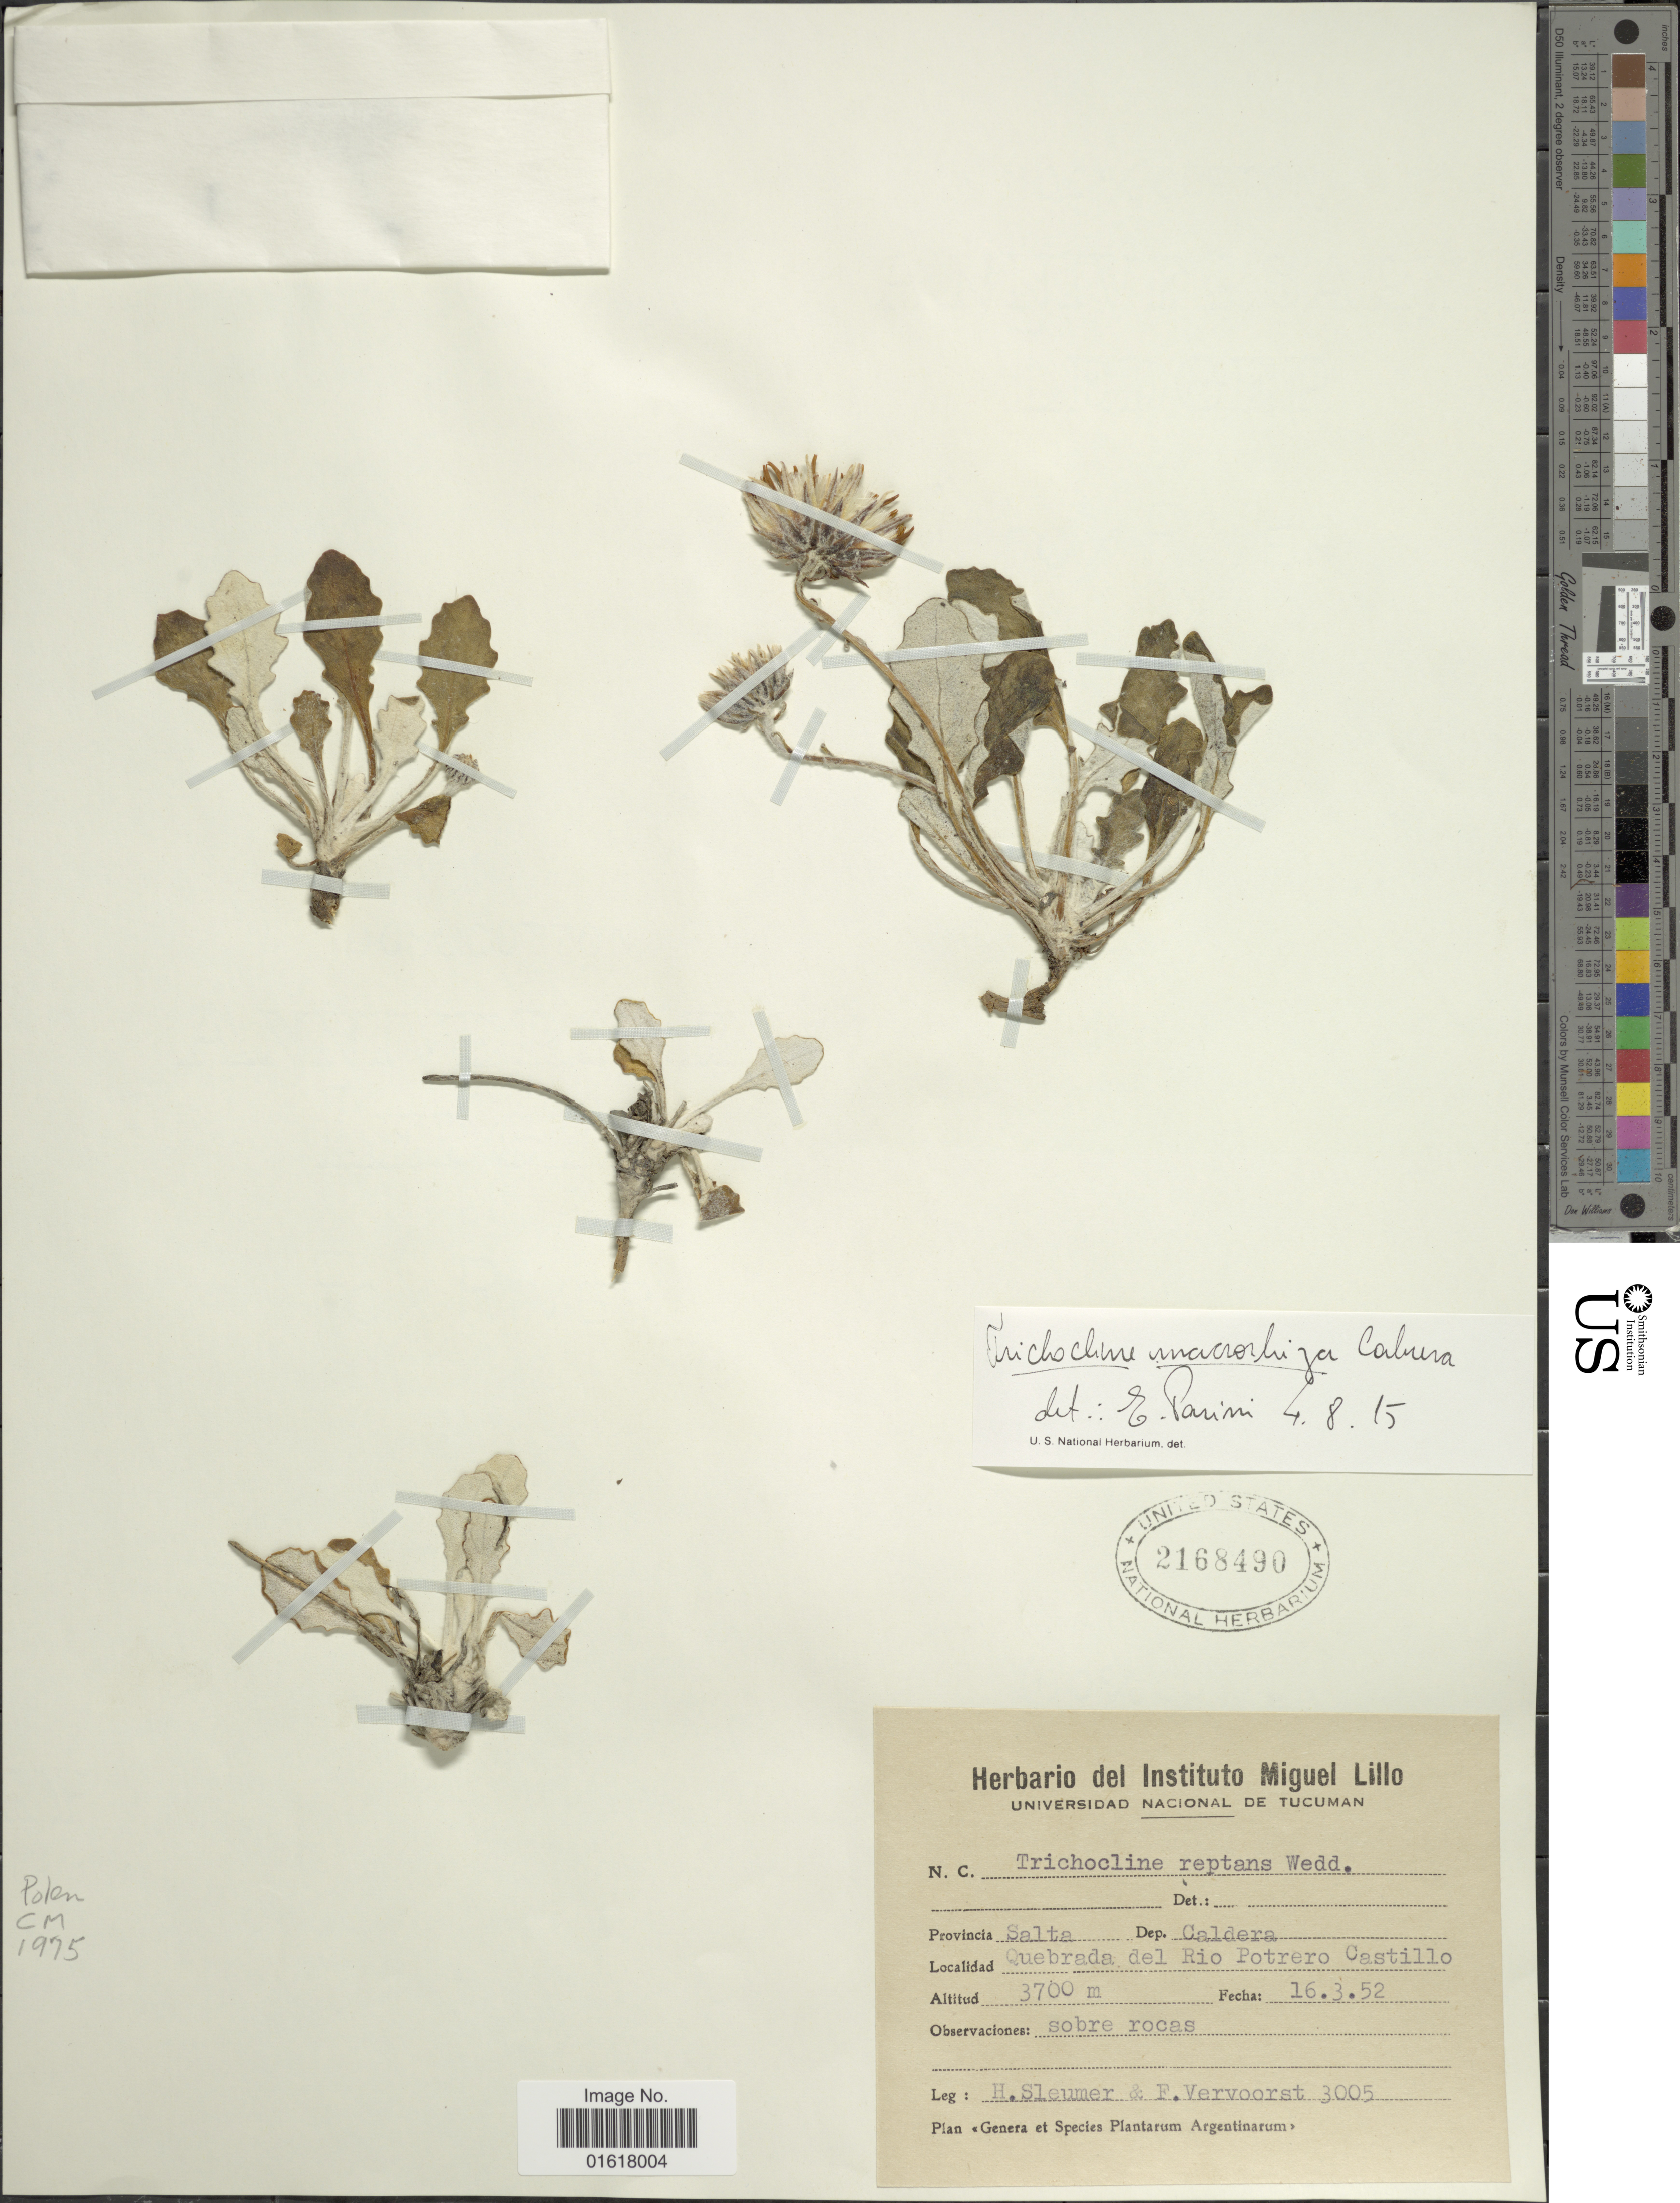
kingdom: Plantae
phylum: Tracheophyta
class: Magnoliopsida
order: Asterales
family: Asteraceae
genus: Trichocline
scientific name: Trichocline macrorhiza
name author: Cabrera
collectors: H. O. Sleumer & F. Vervoorst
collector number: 3005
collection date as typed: Transcribed d/m/y: 16/3/52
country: Argentina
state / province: Salta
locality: Dep. Caldera. Quebrada del Rio Potrero Castillo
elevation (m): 3700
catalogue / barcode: US 2168490